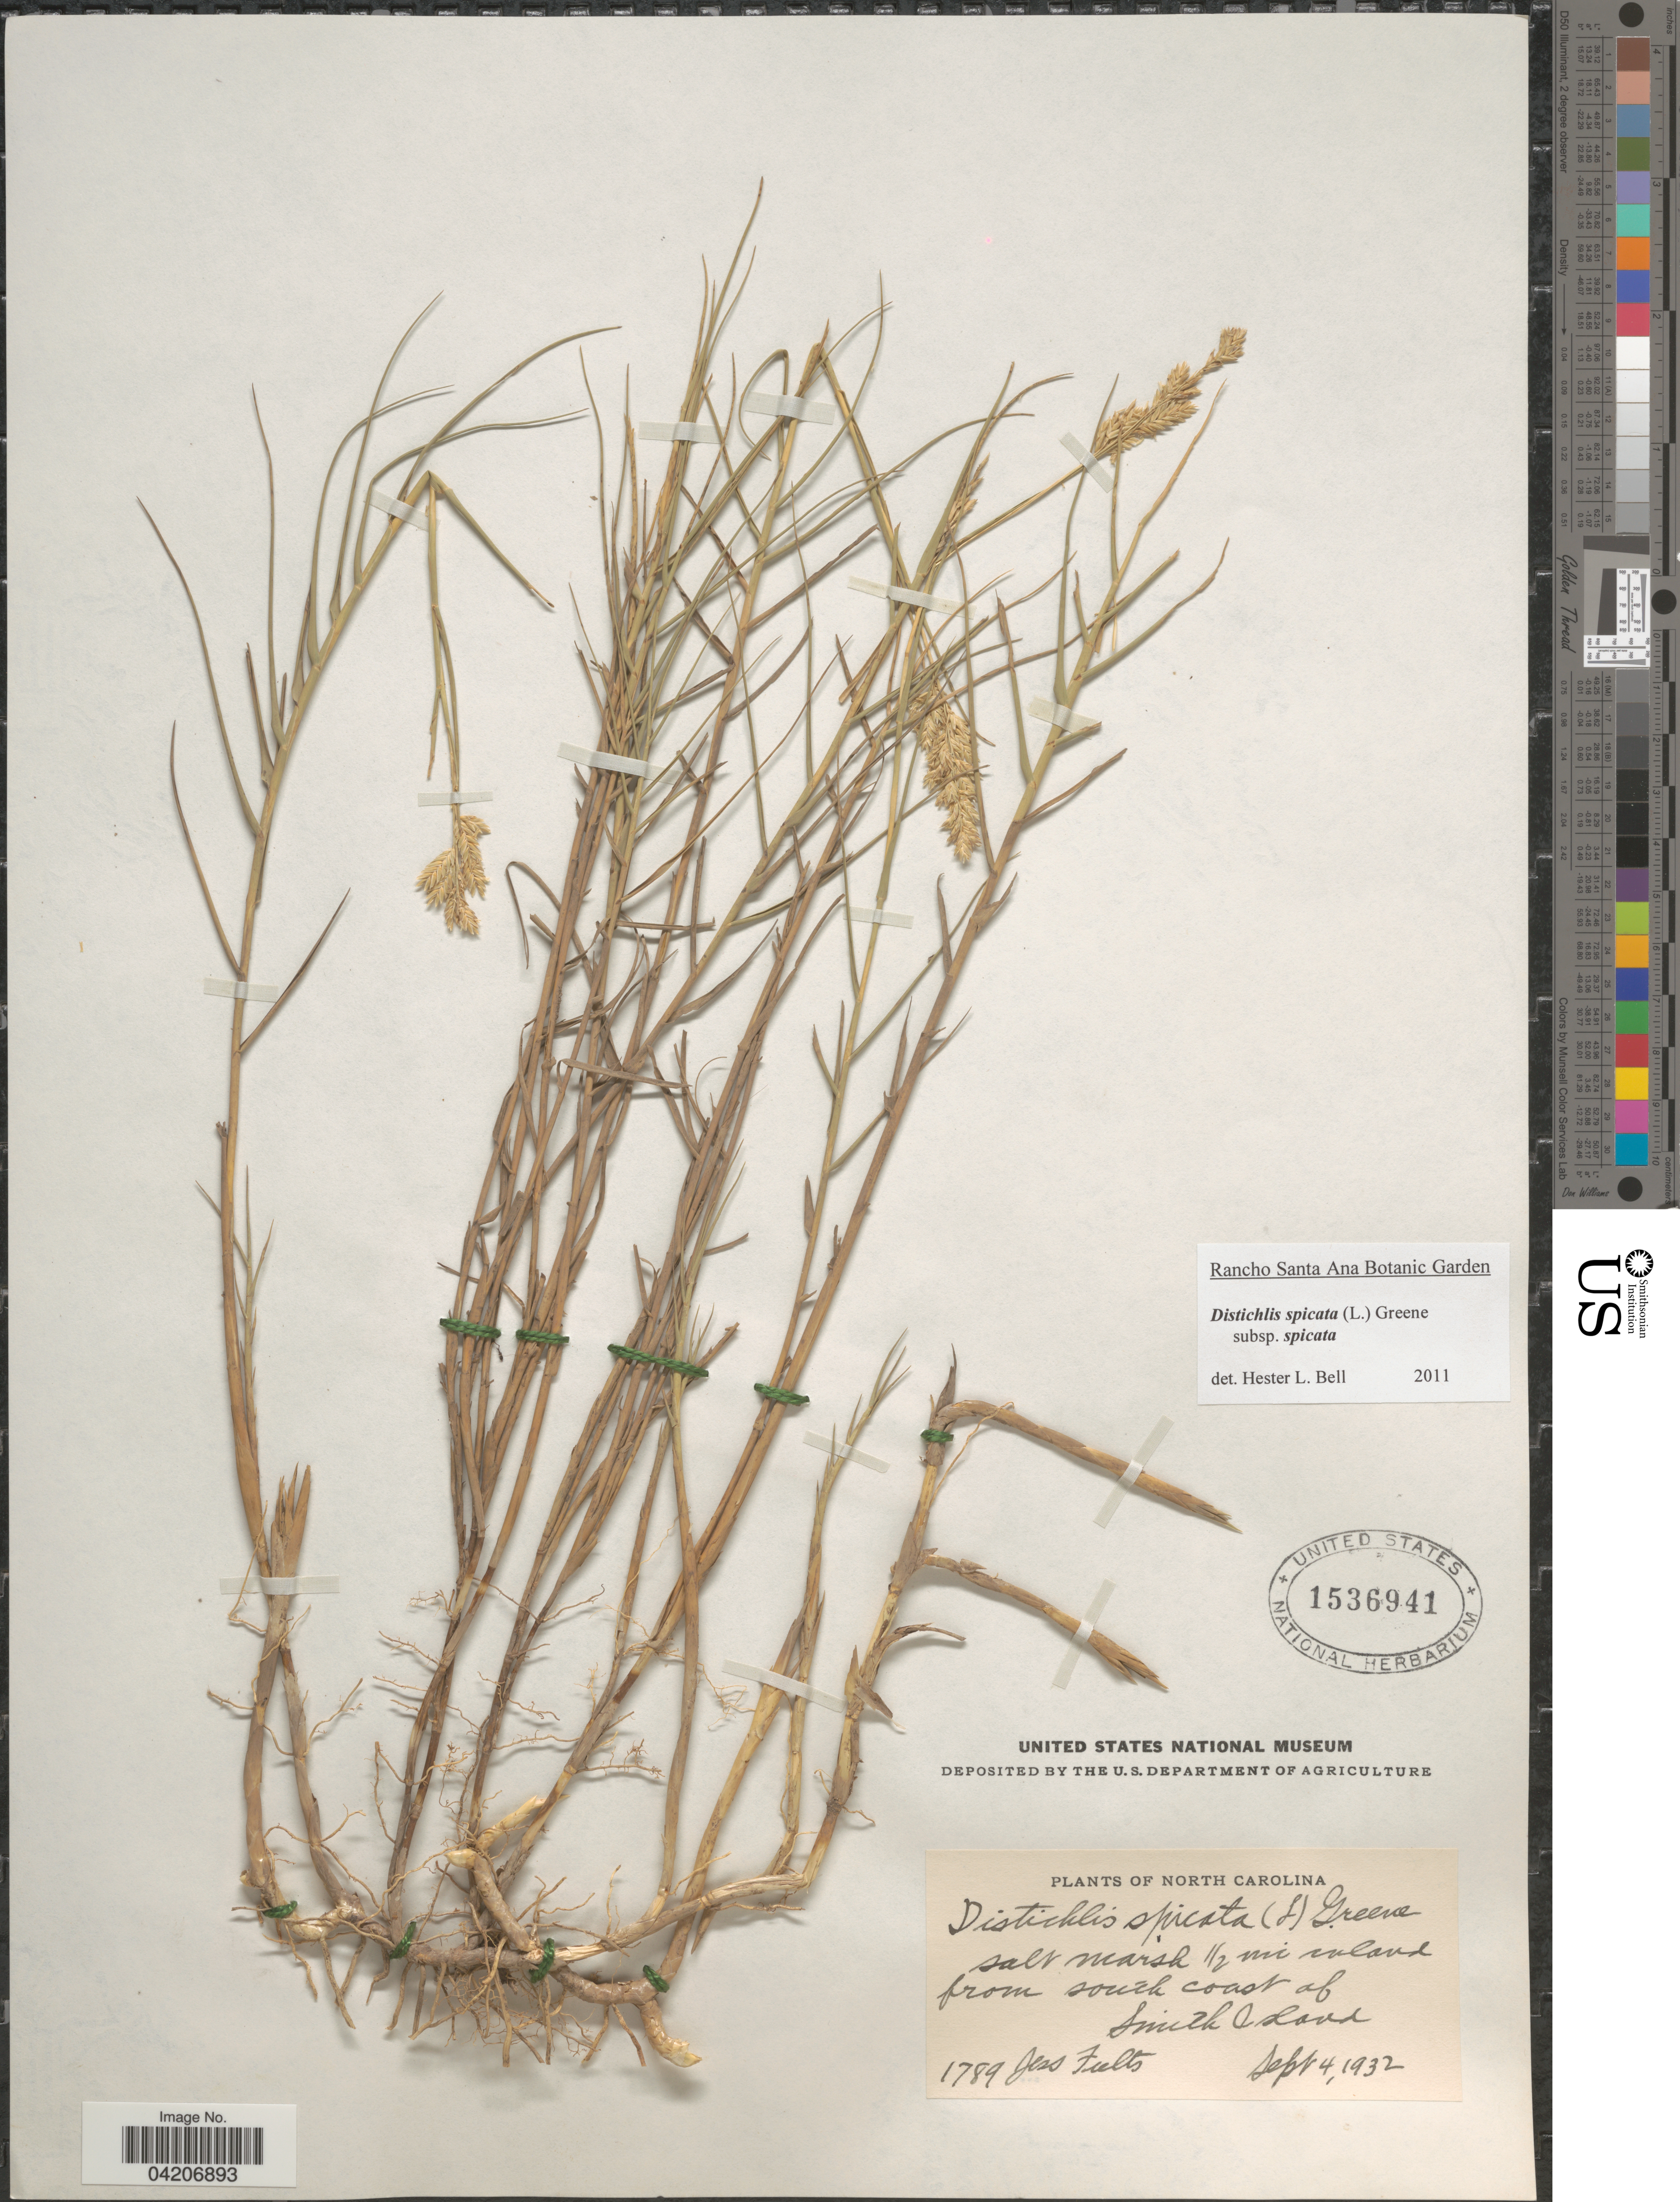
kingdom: Plantae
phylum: Tracheophyta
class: Liliopsida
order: Poales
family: Poaceae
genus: Distichlis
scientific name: Distichlis spicata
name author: (L.) Greene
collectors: J. Fults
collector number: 1789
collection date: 1932-09-04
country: United States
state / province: North Carolina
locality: Salt marsh 1/2 mi inland from south coast of Smith lsland.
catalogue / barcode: US 1536941